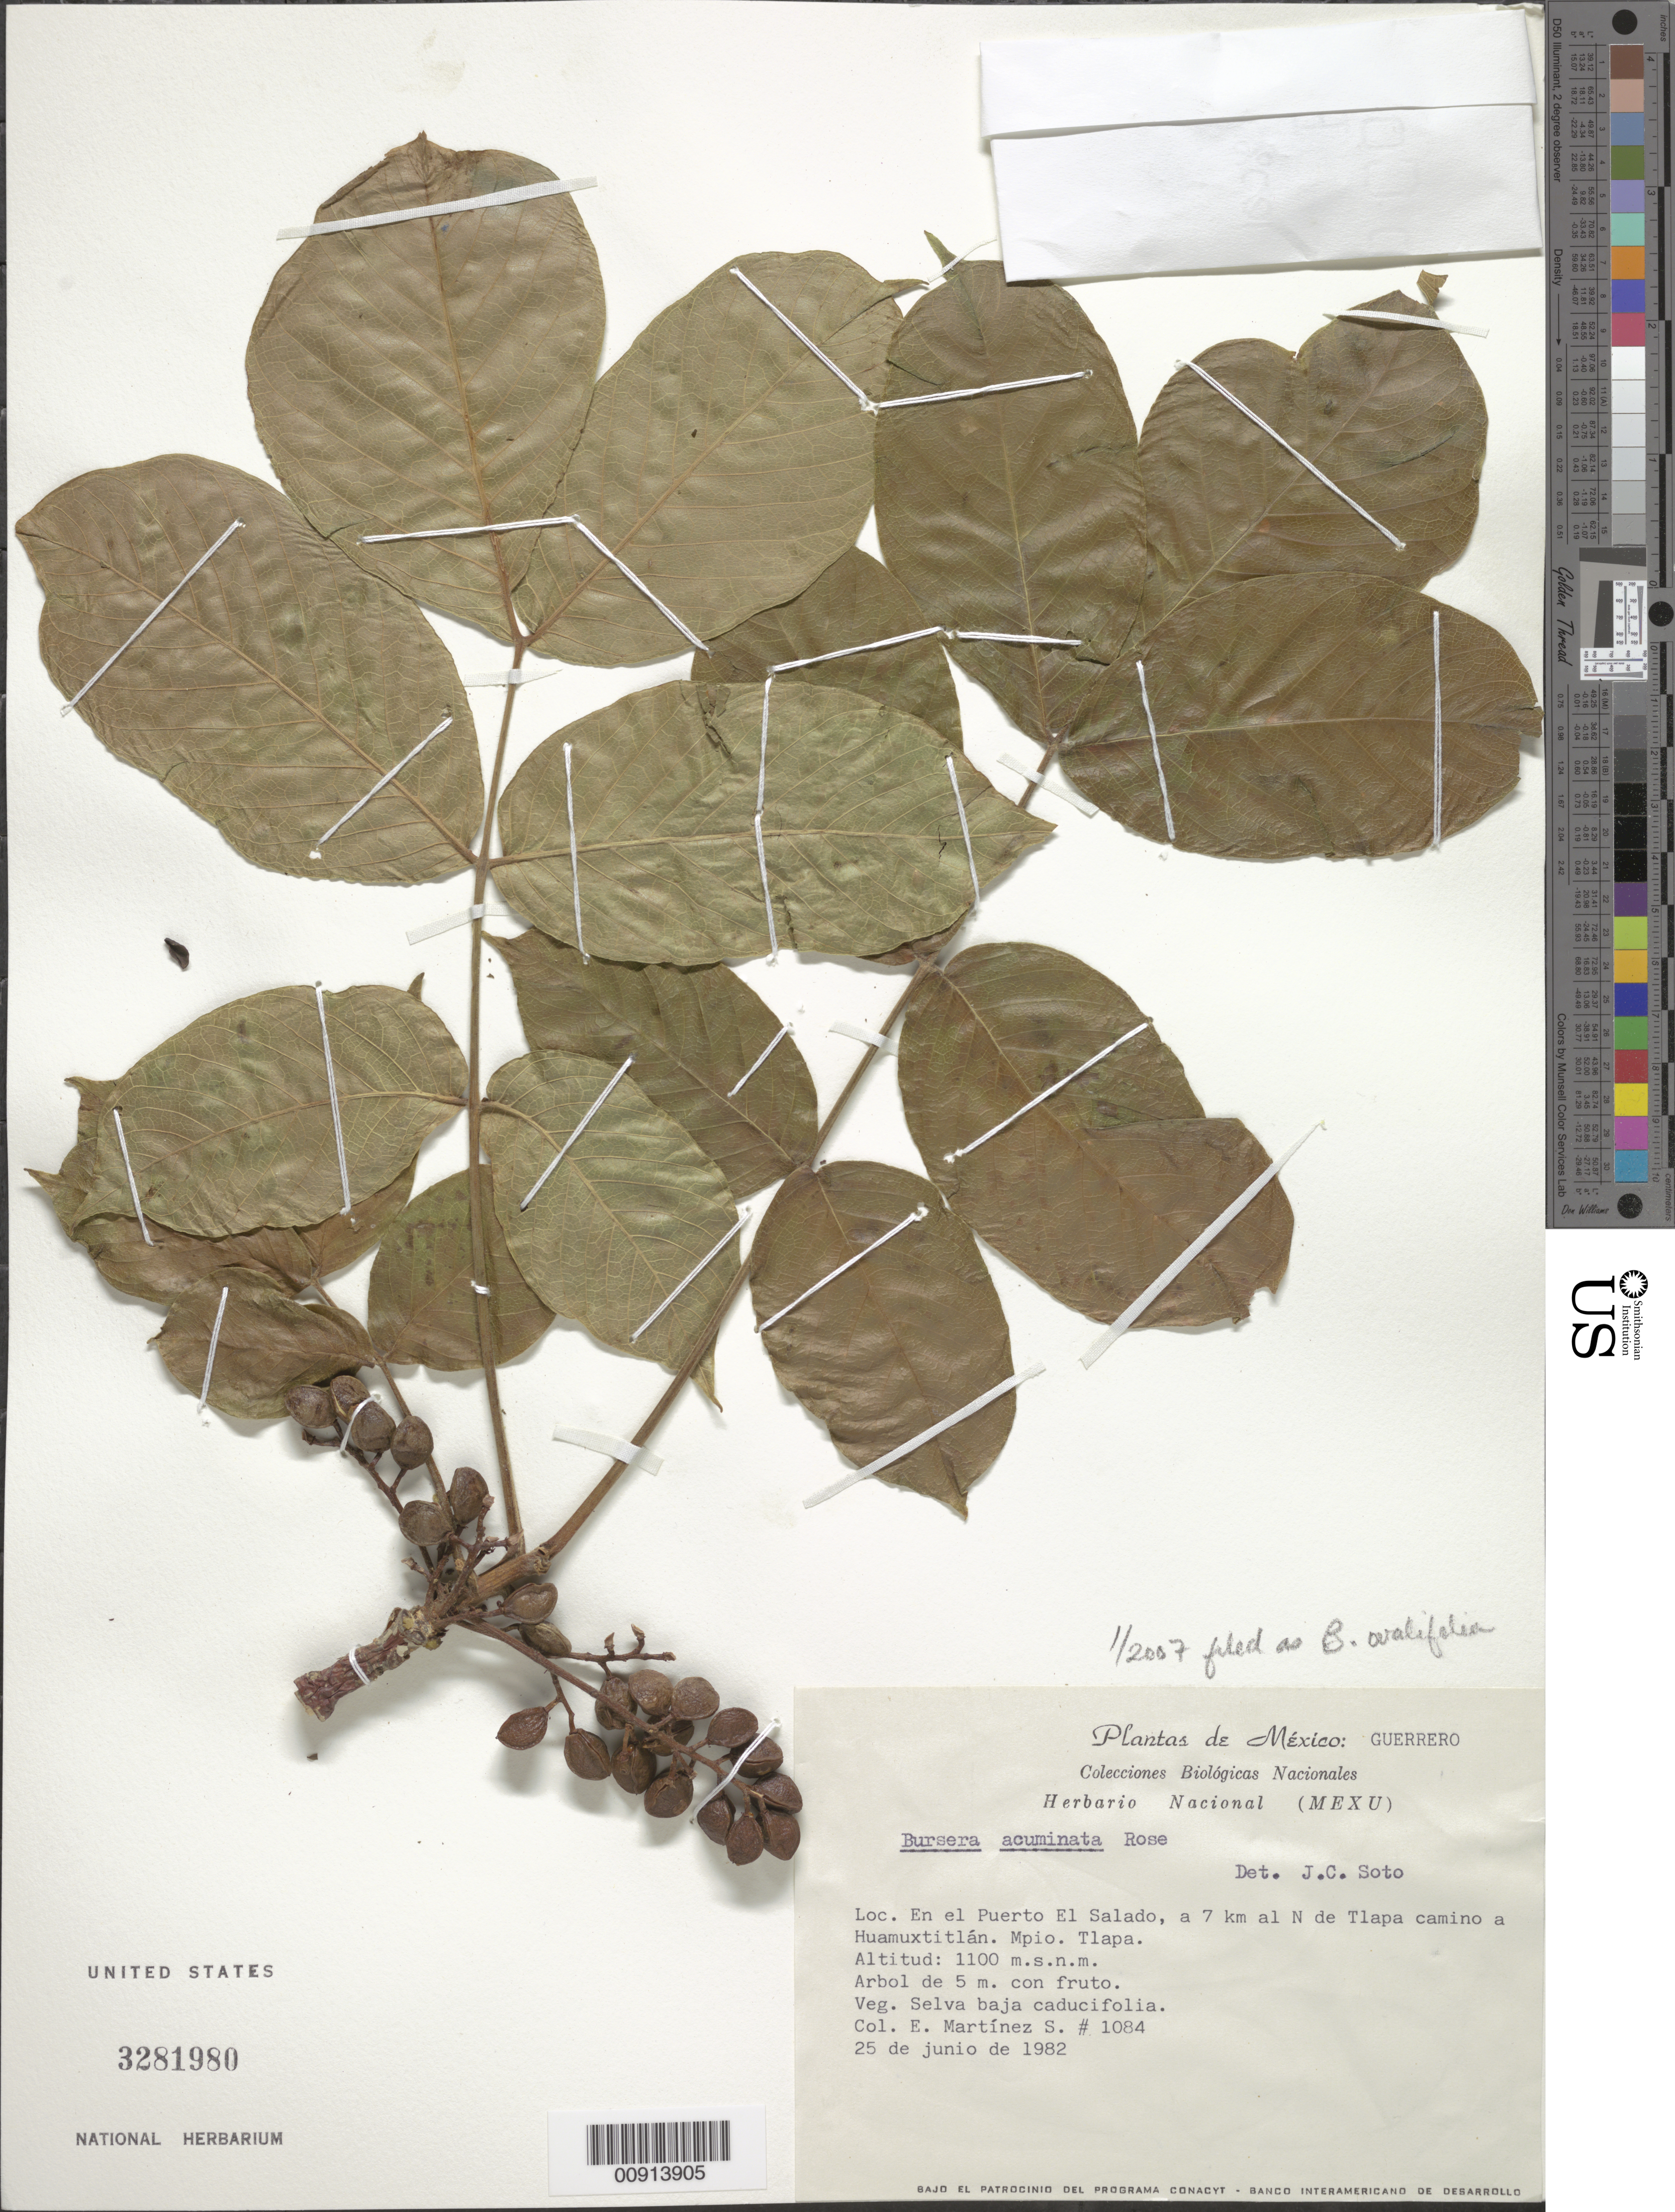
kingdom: Plantae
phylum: Tracheophyta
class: Magnoliopsida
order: Sapindales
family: Burseraceae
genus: Bursera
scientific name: Bursera ovalifolia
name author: (Schltdl.) Engl.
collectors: E. M. Martínez S.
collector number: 1084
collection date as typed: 25 Jun 1982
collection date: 1982-06-25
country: Mexico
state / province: Guerrero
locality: En el Puerto El Salado, a 7 km al N de Tlapa camino a Huamuxtitlán. Mpio. Tlapa, Guerrero.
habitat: Selva baja caducifolia.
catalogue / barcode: US 3281980